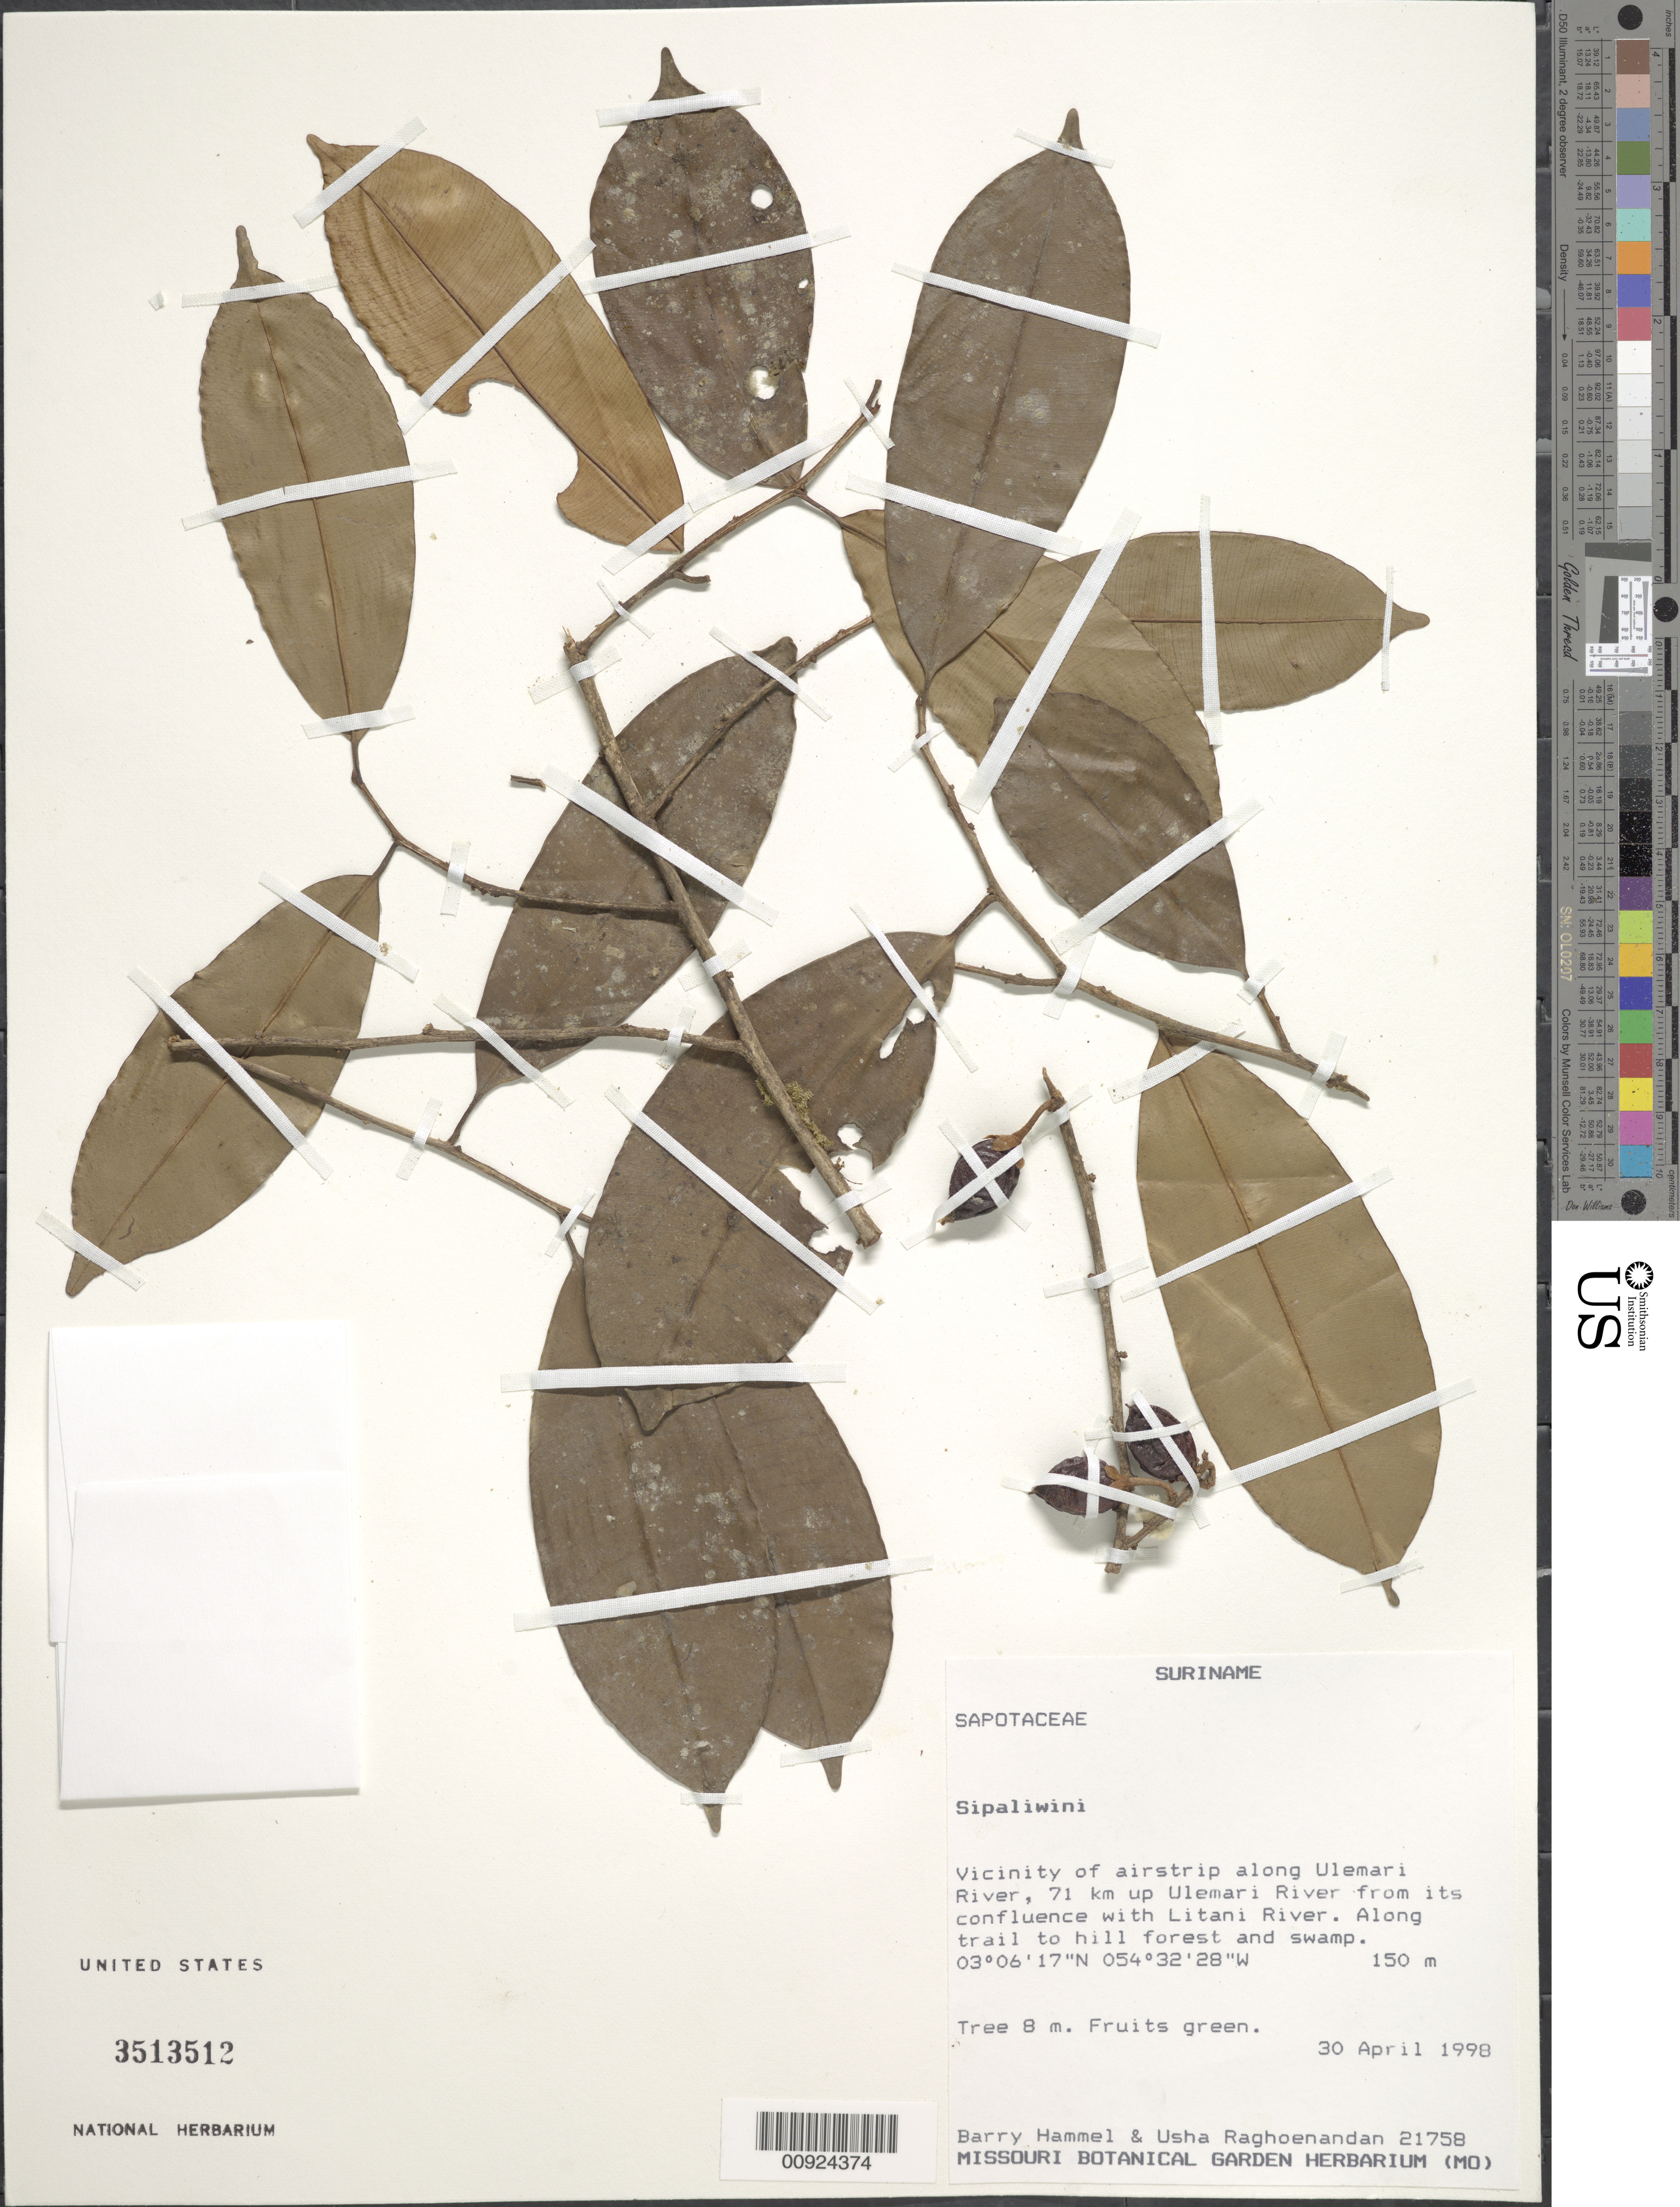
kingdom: Plantae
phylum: Tracheophyta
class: Magnoliopsida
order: Ericales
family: Sapotaceae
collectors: B. Hammel & U. Raghoenandan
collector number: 21758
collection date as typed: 30-Apr-98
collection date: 1998-04-30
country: Suriname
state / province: Sipaliwini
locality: Ulemari R., ca. 71 km upstream from confl. with Litani R., vicinity of airstrip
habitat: Along trail to hill forest and swamp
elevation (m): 150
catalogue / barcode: US 3513512